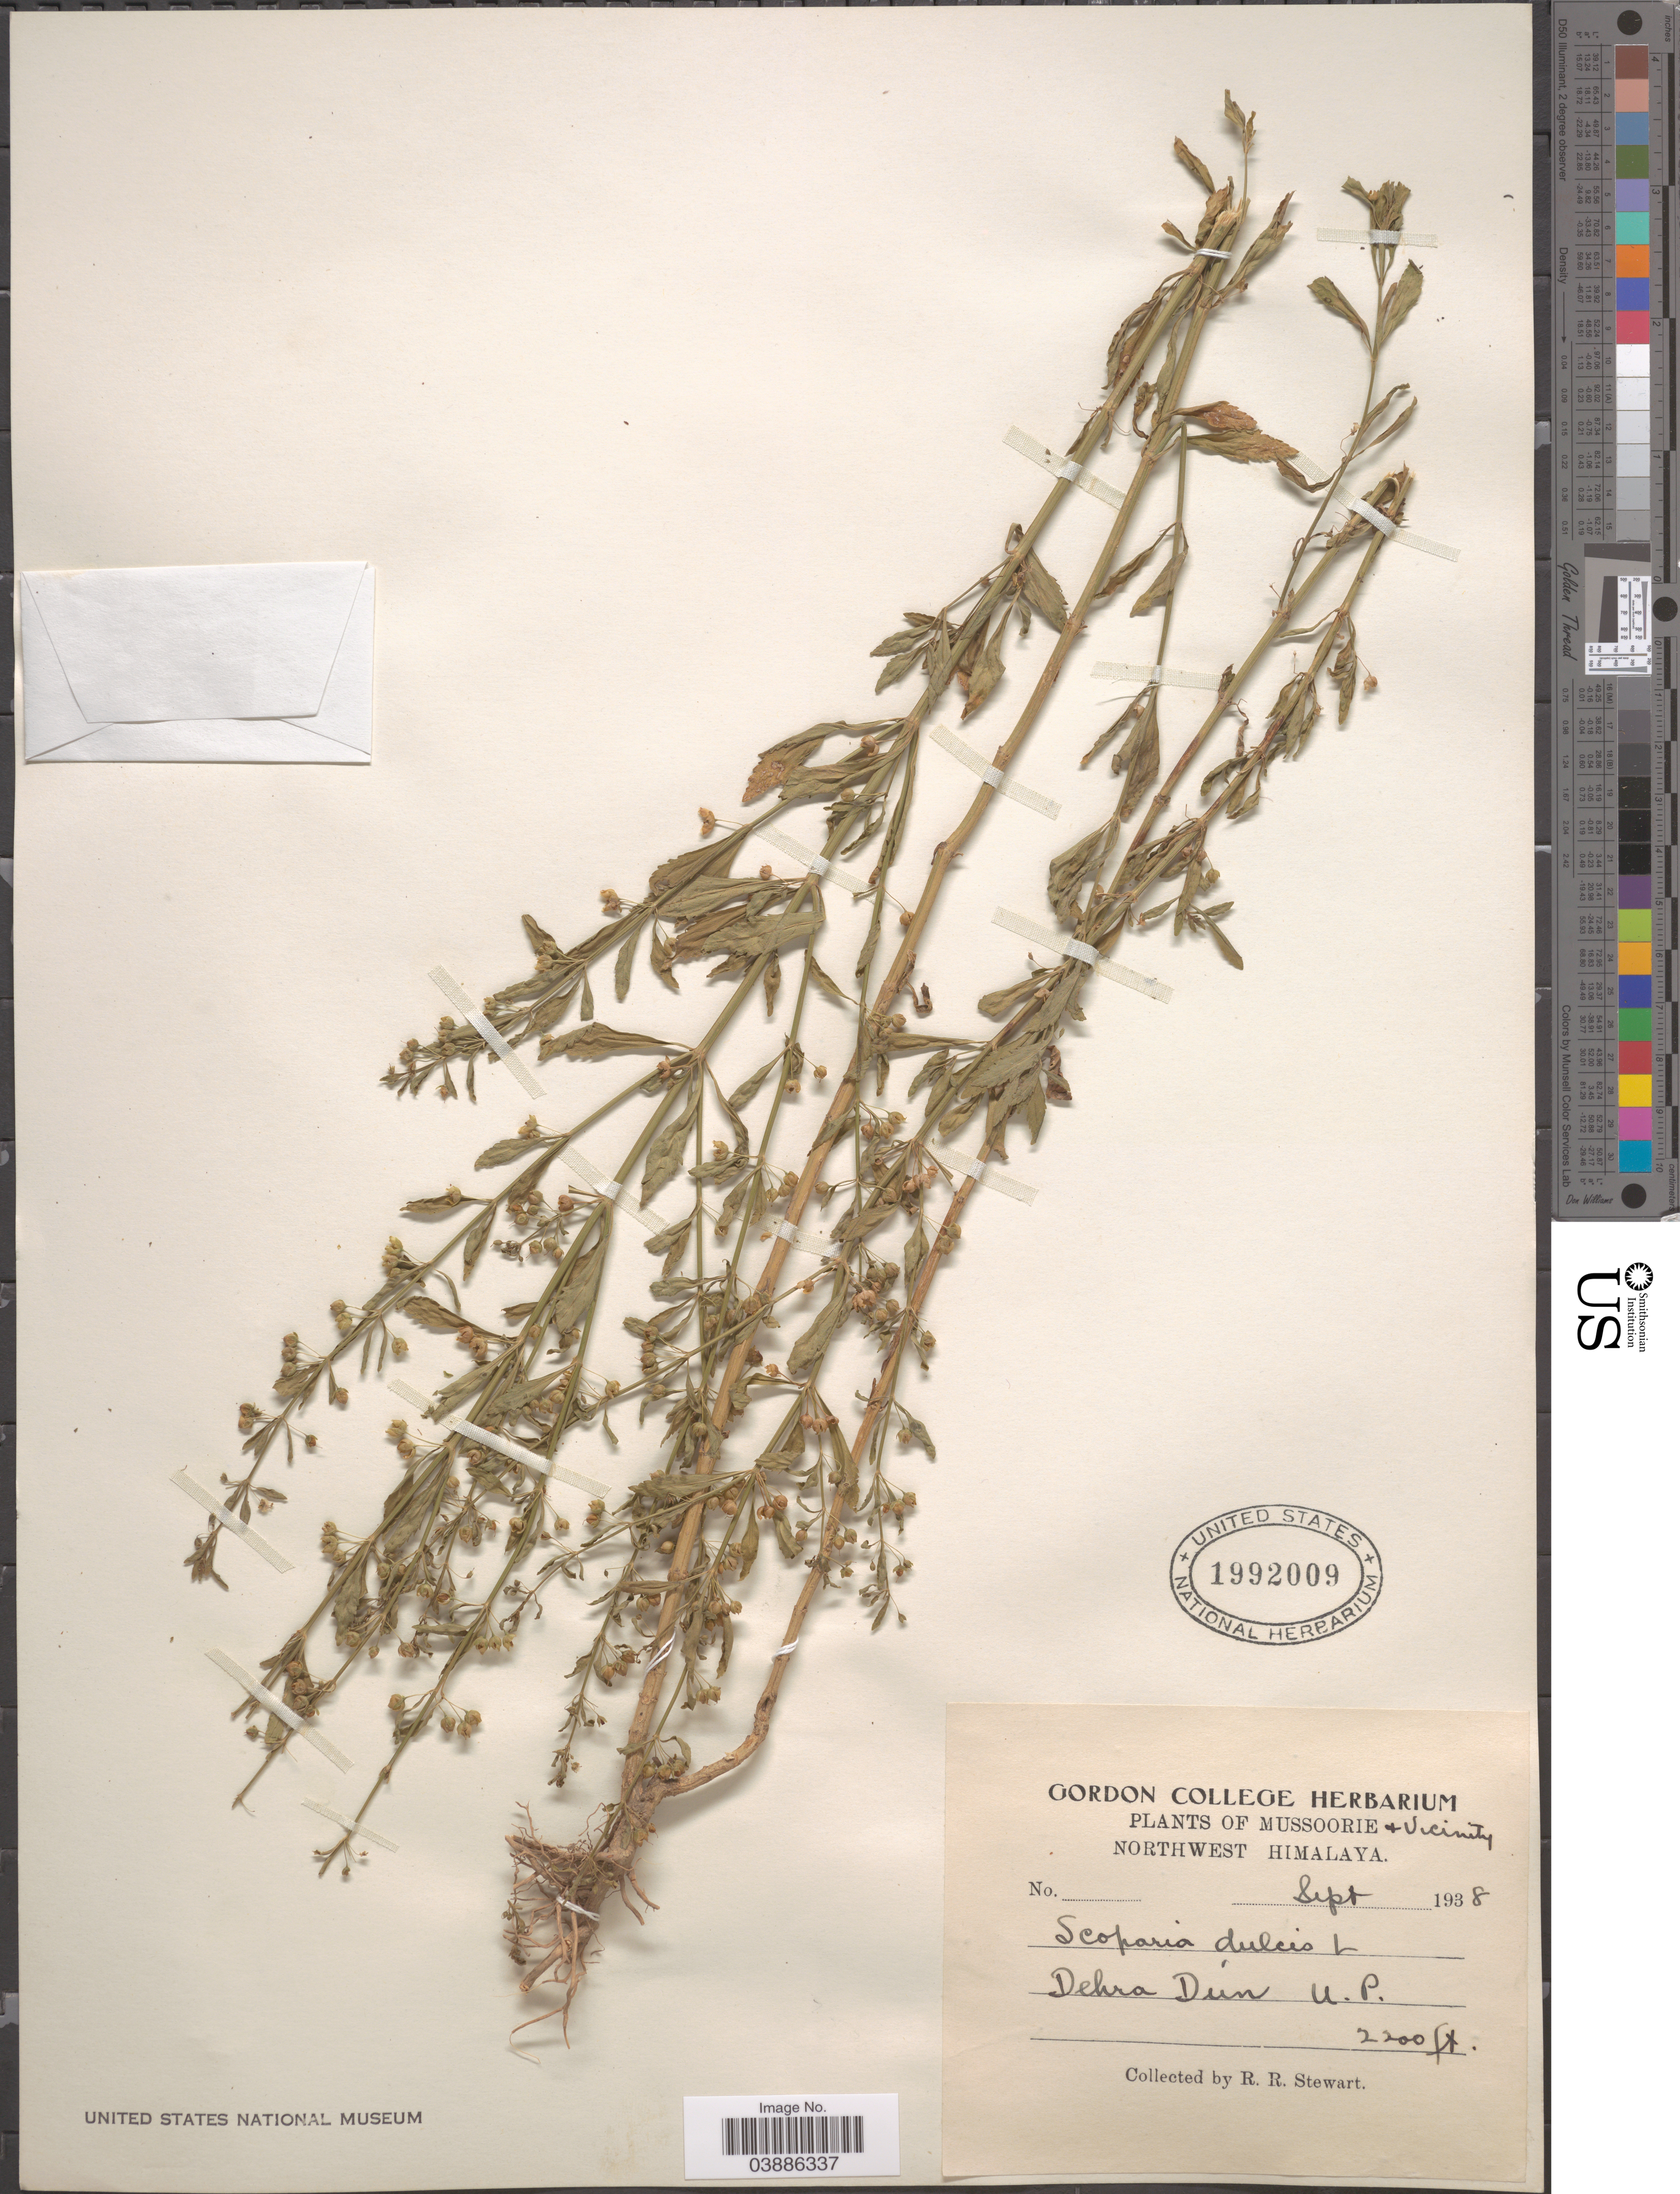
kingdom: Plantae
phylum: Tracheophyta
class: Magnoliopsida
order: Lamiales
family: Plantaginaceae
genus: Scoparia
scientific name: Scoparia dulcis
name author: L.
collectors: R. Stewart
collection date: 1938-09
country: India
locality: Mussoorie & vicinity. Northwest Himalaya. Dehra Dun U.P.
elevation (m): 671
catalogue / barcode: US 1992009